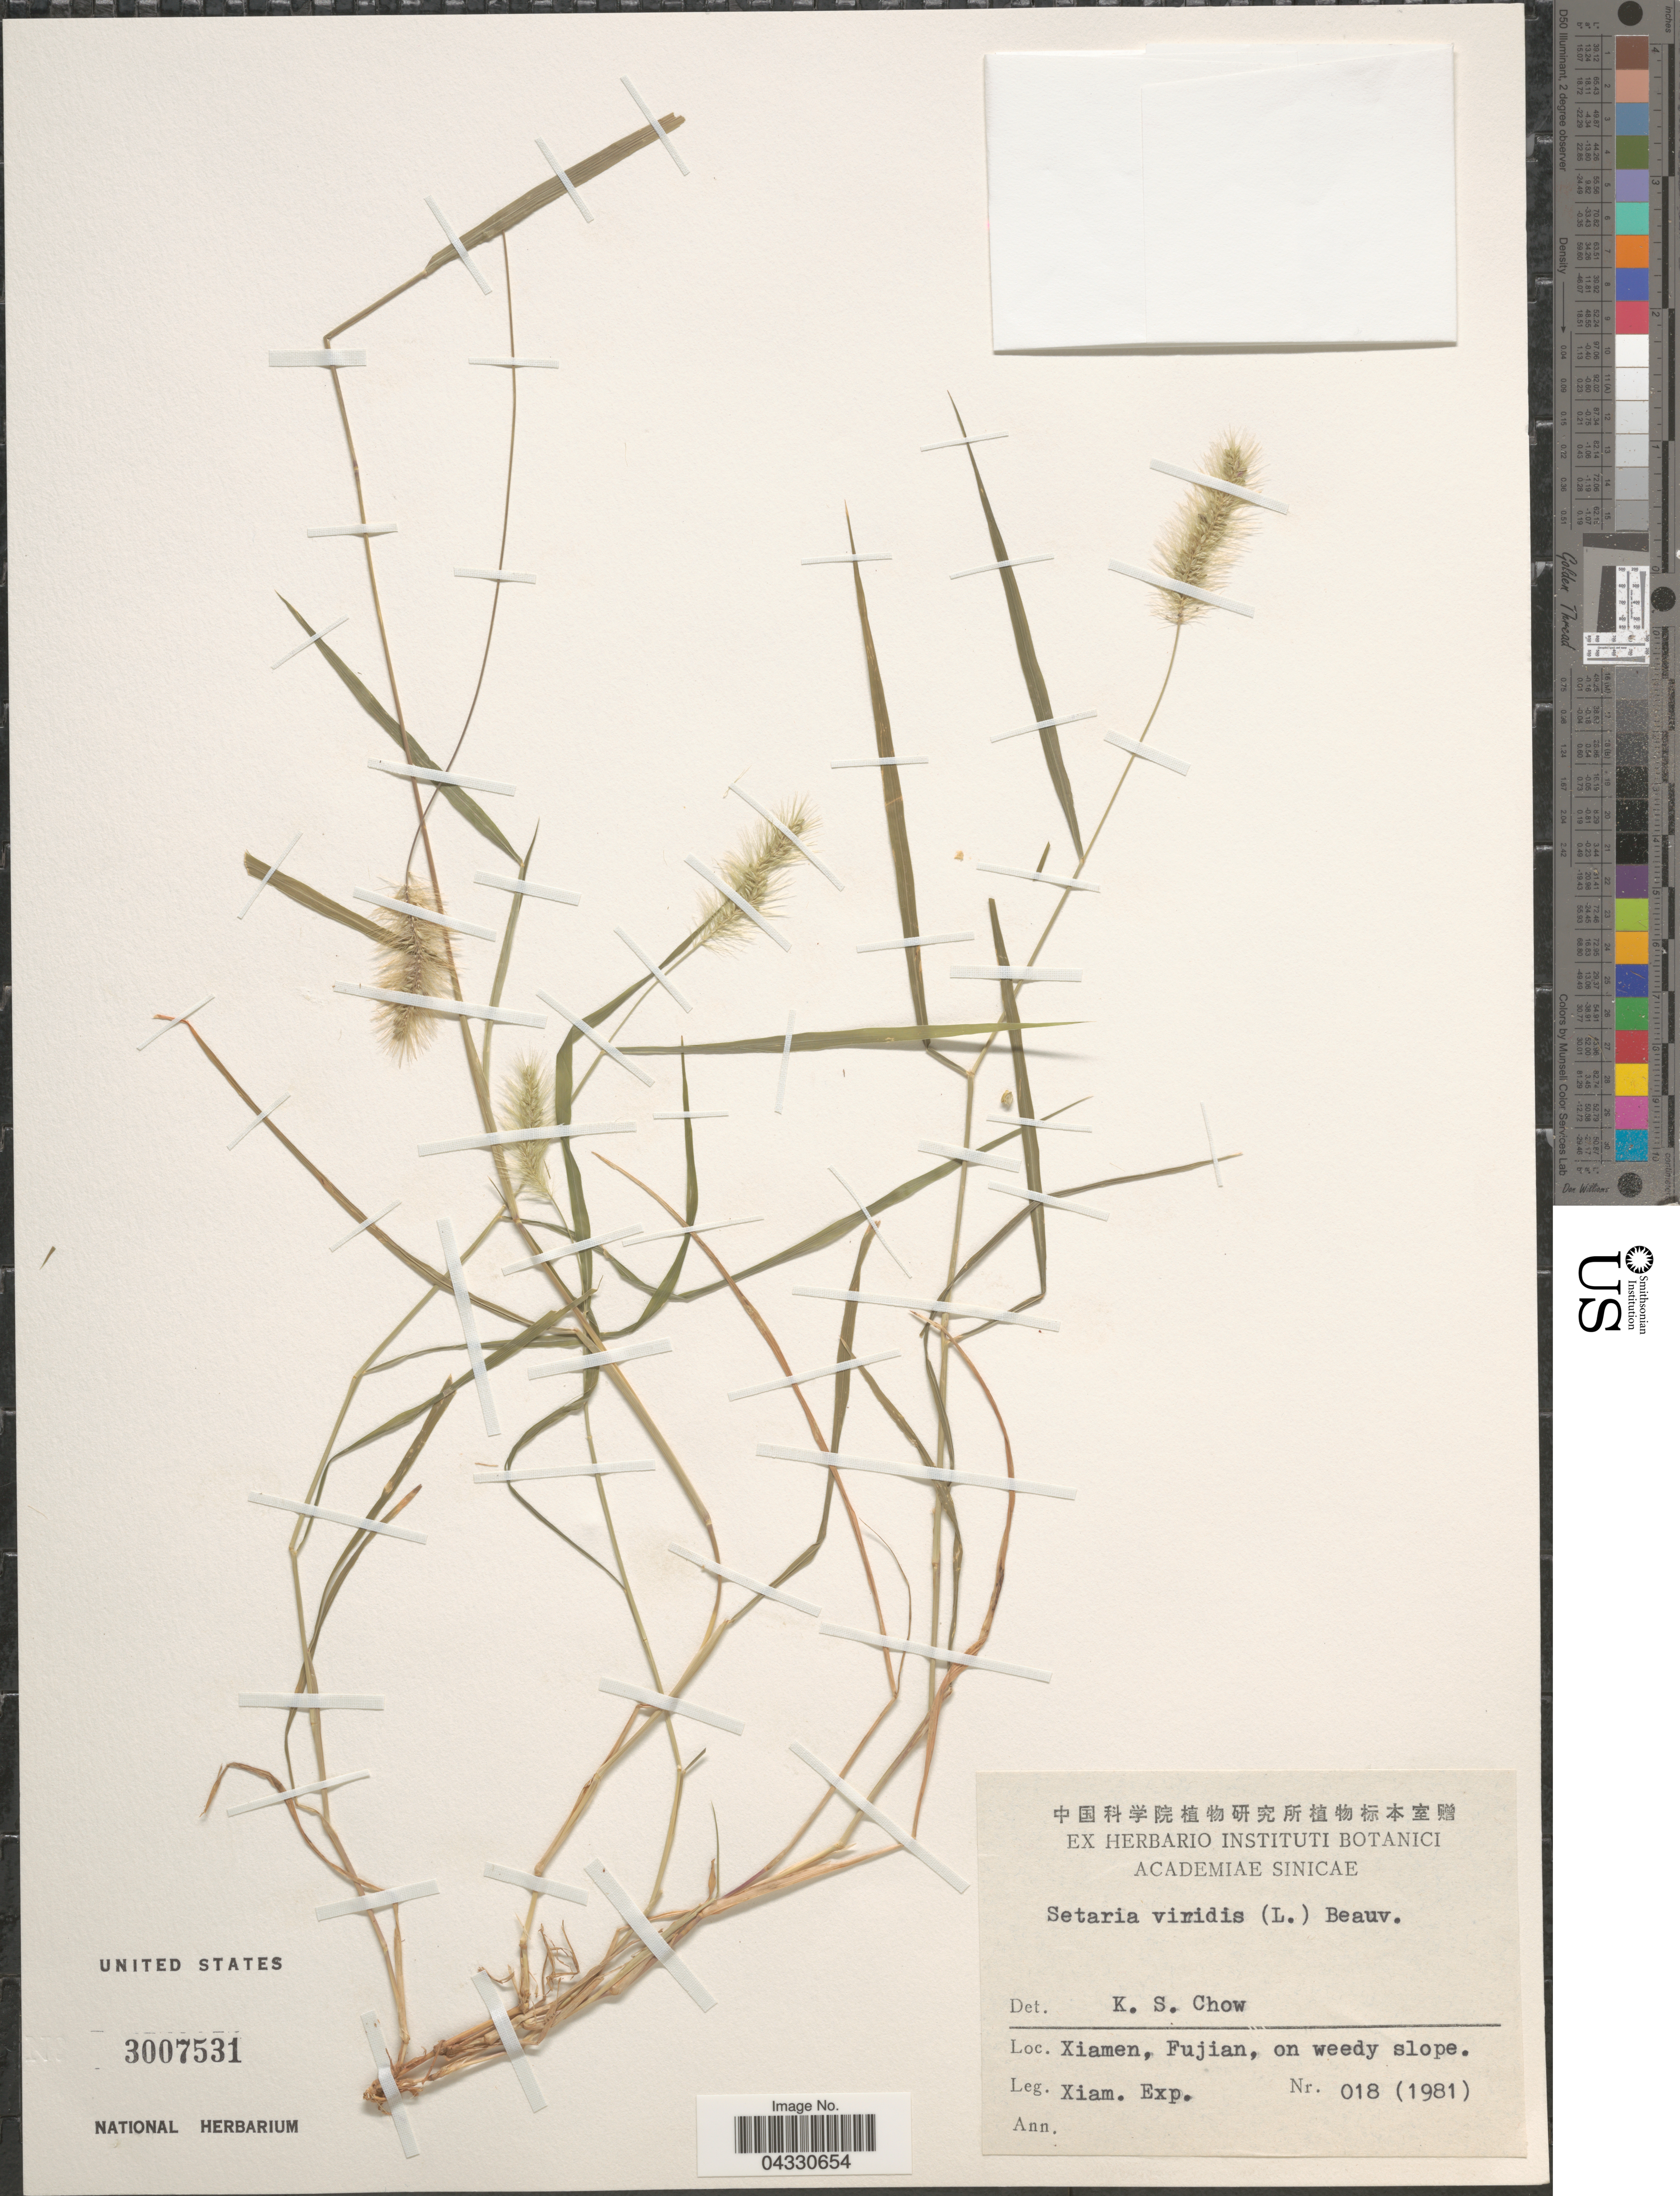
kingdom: Plantae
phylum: Tracheophyta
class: Liliopsida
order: Poales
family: Poaceae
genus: Setaria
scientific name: Setaria viridis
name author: (L.) P. Beauv.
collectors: Xiamen Expedition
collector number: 018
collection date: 1981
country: China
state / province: Fujian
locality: Xiamen, Fujian, on weedy slope.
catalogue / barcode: US 3007531